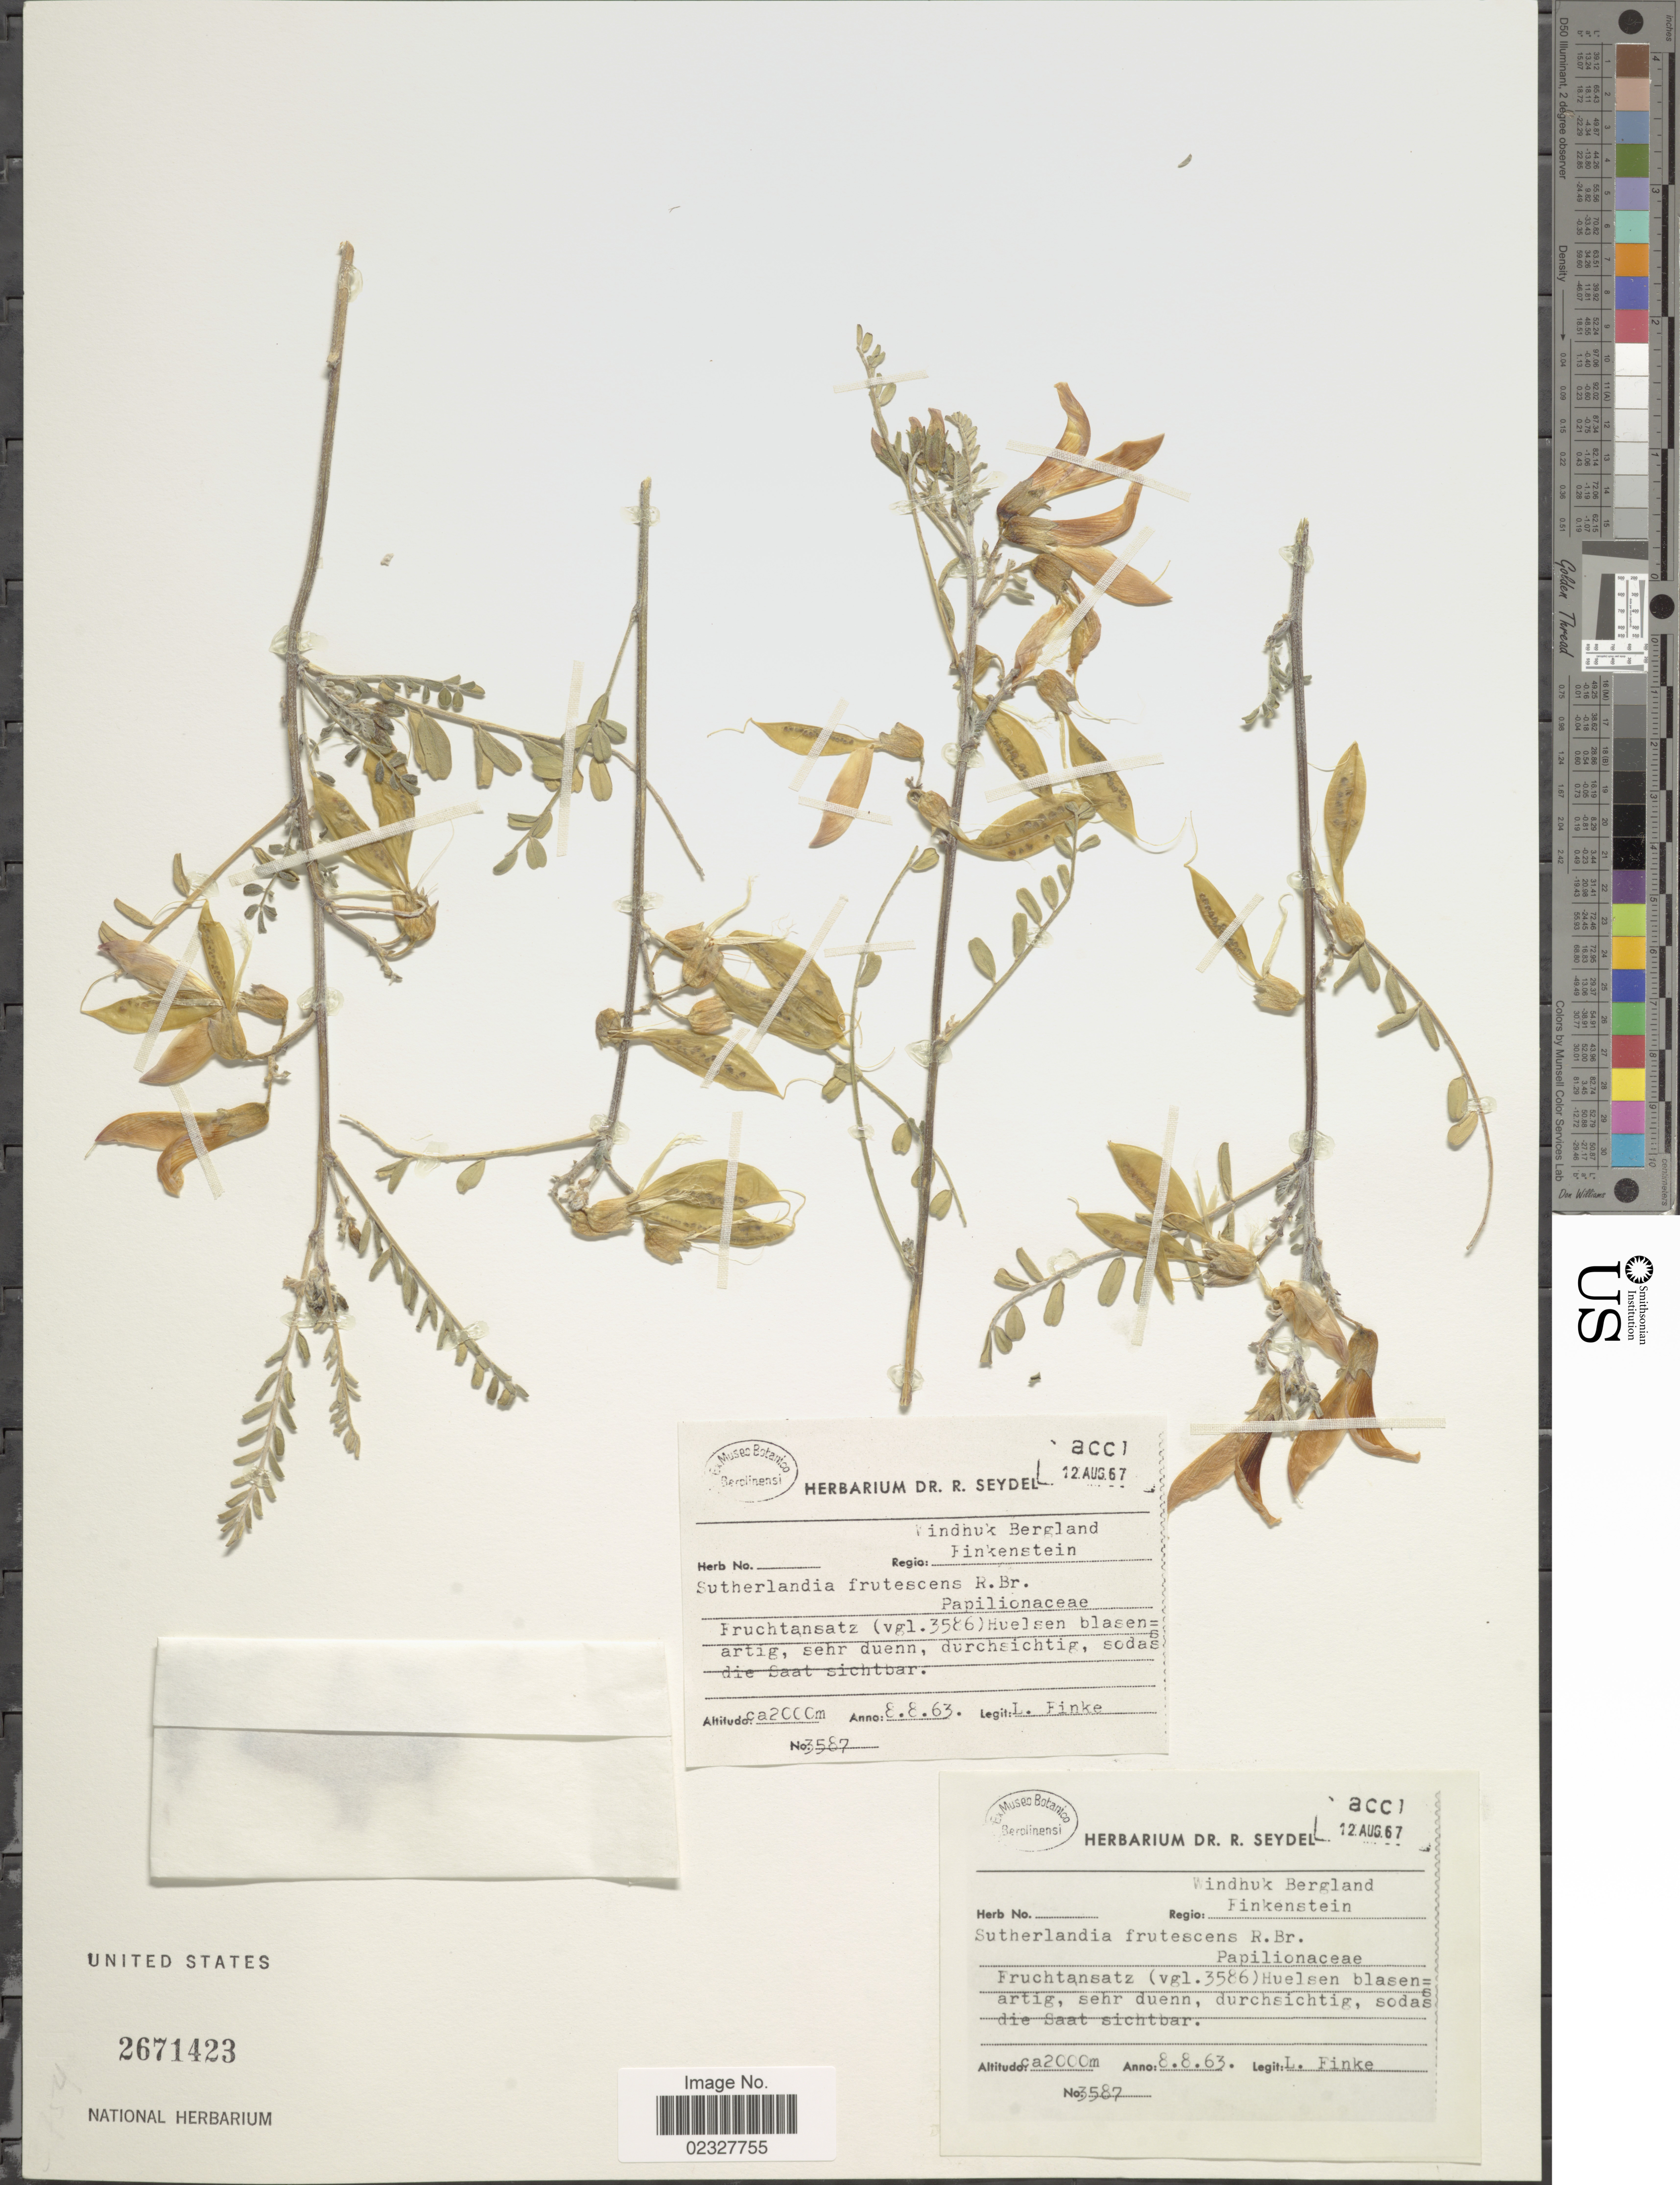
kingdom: Plantae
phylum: Tracheophyta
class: Magnoliopsida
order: Fabales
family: Fabaceae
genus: Sutherlandia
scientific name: Sutherlandia frutescens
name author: (L.) R. Br. ex W.T. Aiton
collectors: L. Finke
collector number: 3587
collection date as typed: Transcribed d/m/y: 8/8/63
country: Austria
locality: Windhuk Bergland, Finkenstein.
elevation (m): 2000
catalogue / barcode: US 2671423